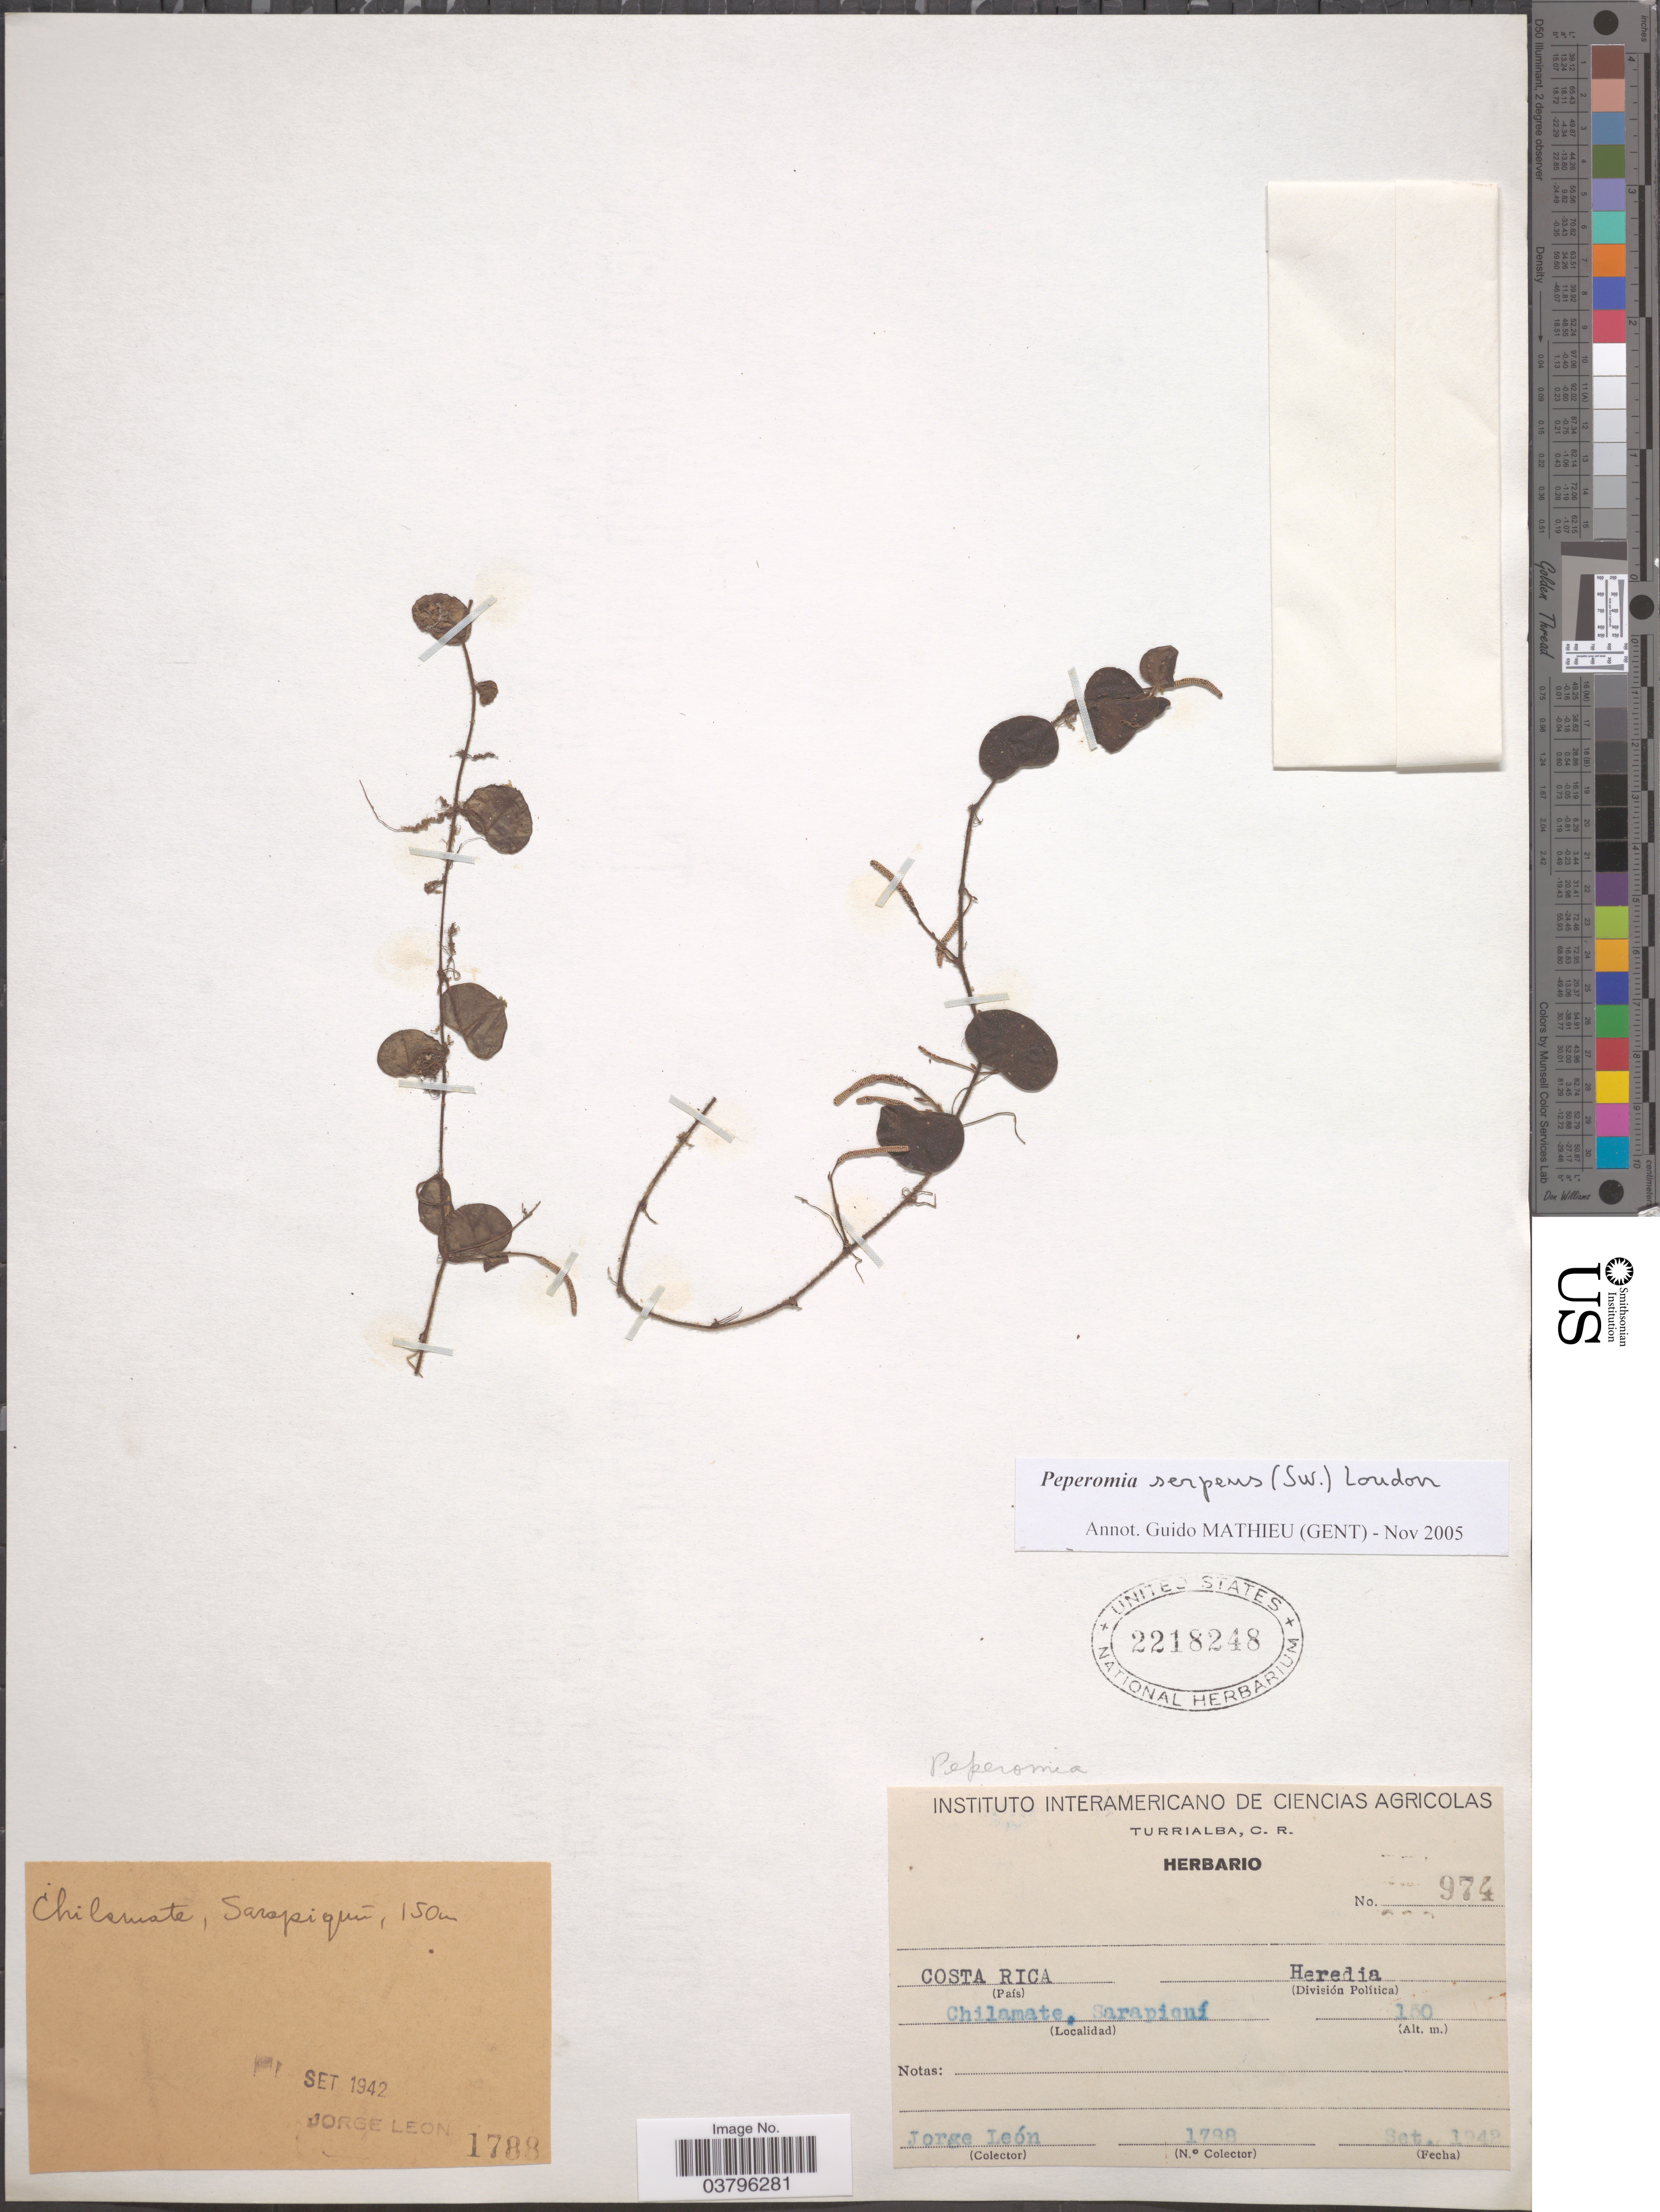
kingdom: Plantae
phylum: Tracheophyta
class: Magnoliopsida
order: Piperales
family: Piperaceae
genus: Peperomia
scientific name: Peperomia serpens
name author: (Sw.) Loudon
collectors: J. León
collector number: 1788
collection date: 1942-09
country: Costa Rica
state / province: Heredia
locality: Chilamate, Sarapiquí.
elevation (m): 150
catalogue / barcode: US 2218248